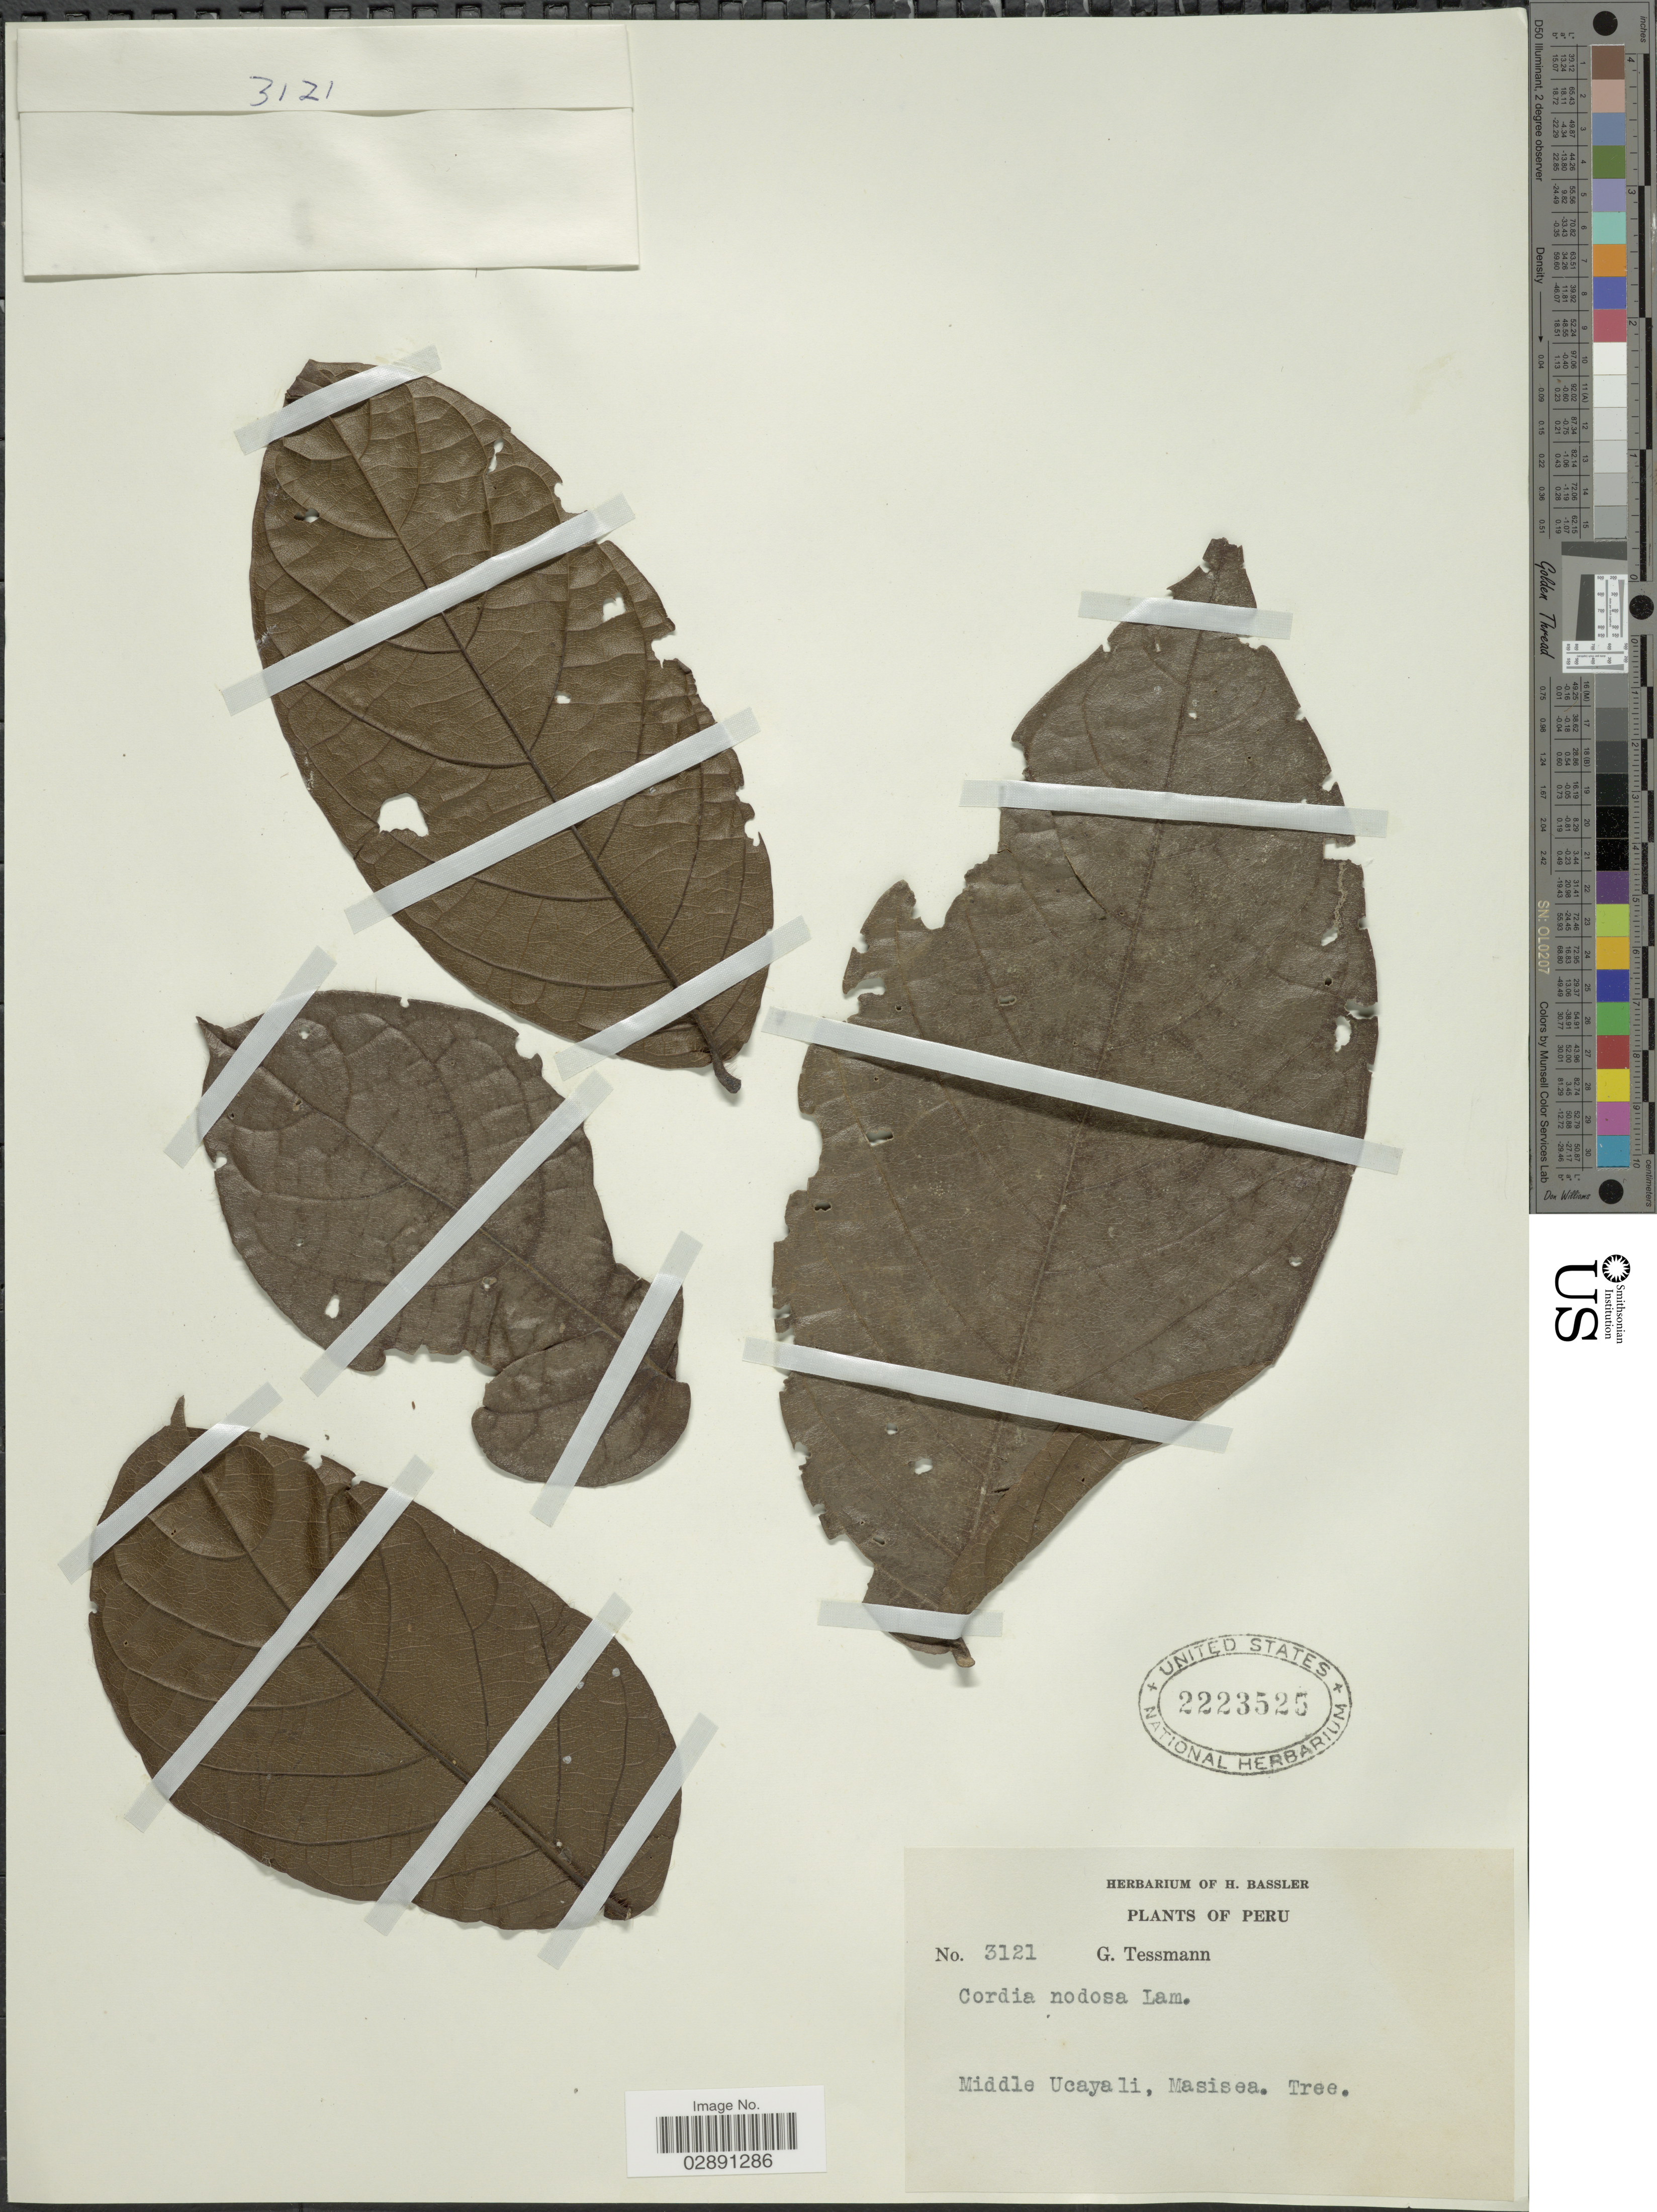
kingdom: Plantae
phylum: Tracheophyta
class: Magnoliopsida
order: Boraginales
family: Cordiaceae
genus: Cordia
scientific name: Cordia nodosa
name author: Lam.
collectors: G. Tessmann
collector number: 3121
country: Peru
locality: Middle Ucayali.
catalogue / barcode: US 2223525